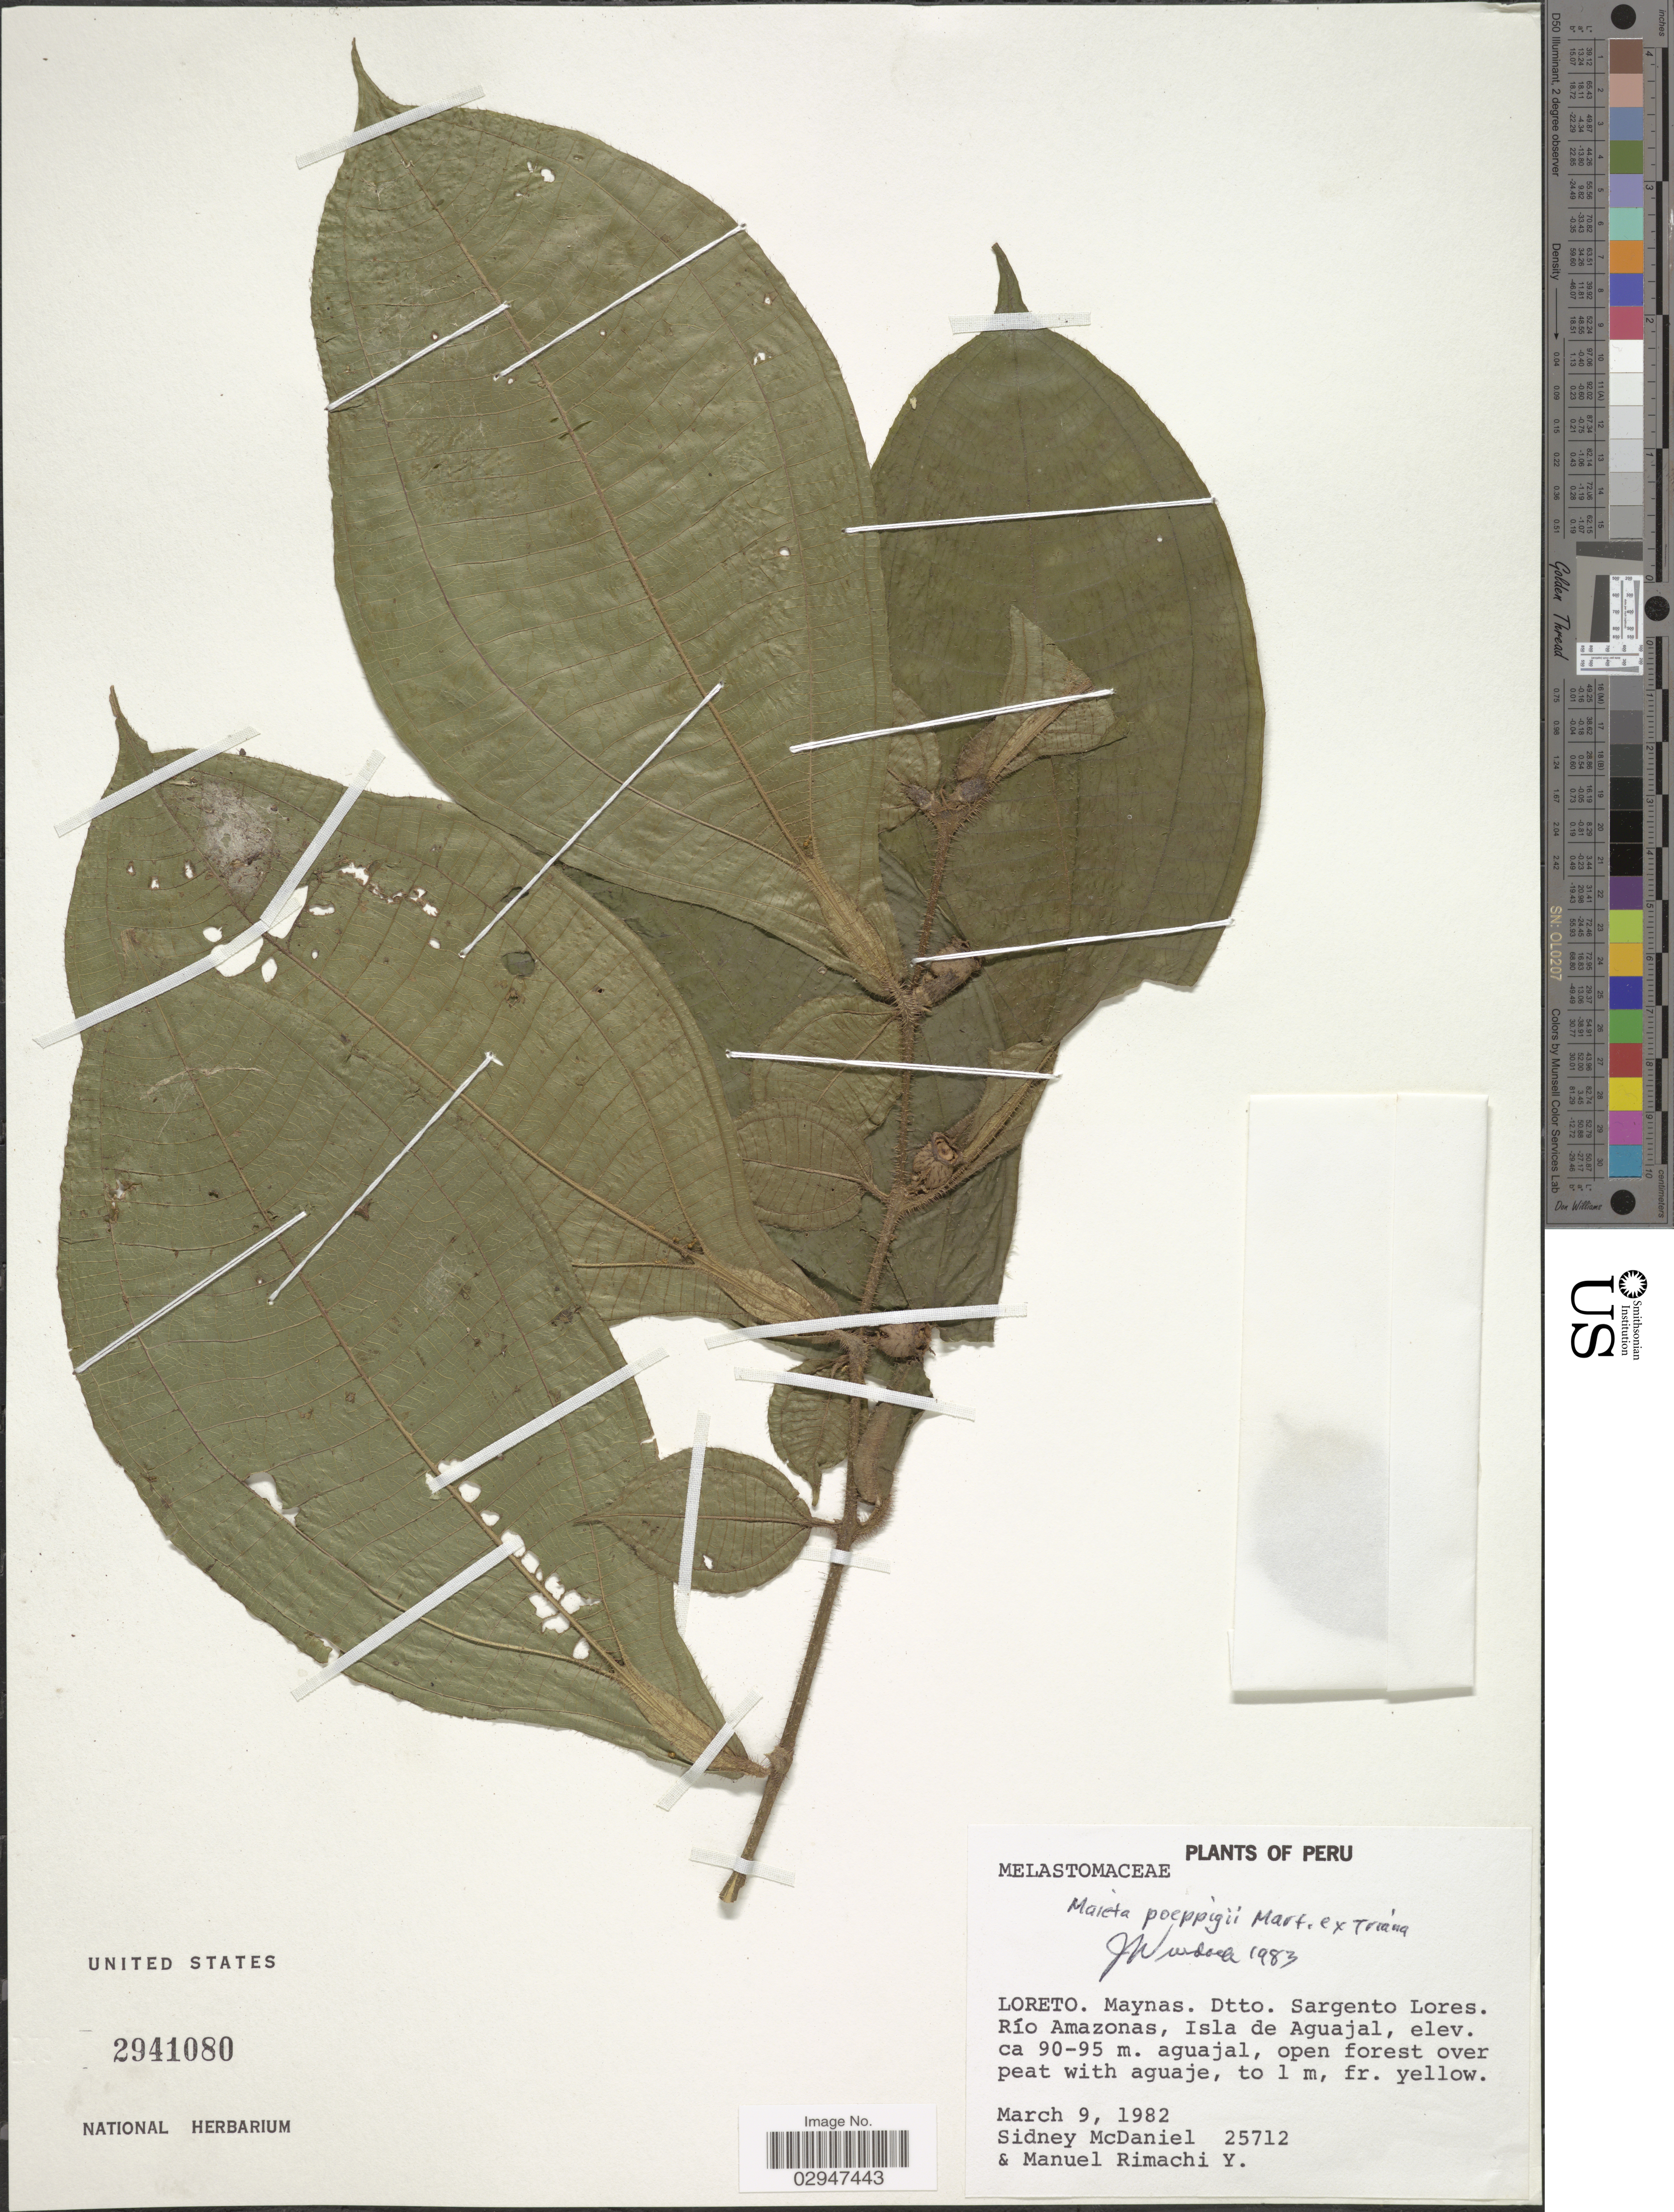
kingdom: Plantae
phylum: Tracheophyta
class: Magnoliopsida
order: Myrtales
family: Melastomataceae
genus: Maieta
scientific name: Maieta poeppigii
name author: Mart. ex Cogn.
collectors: S. McDaniel & M. Rimachi Y.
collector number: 25712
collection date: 1982-03-09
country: Peru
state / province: Loreto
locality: Loreto. Maynas. Dtto. Sargento Lores. Río Amazonas, Isla de Aguajal.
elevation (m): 90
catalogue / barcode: US 2941080